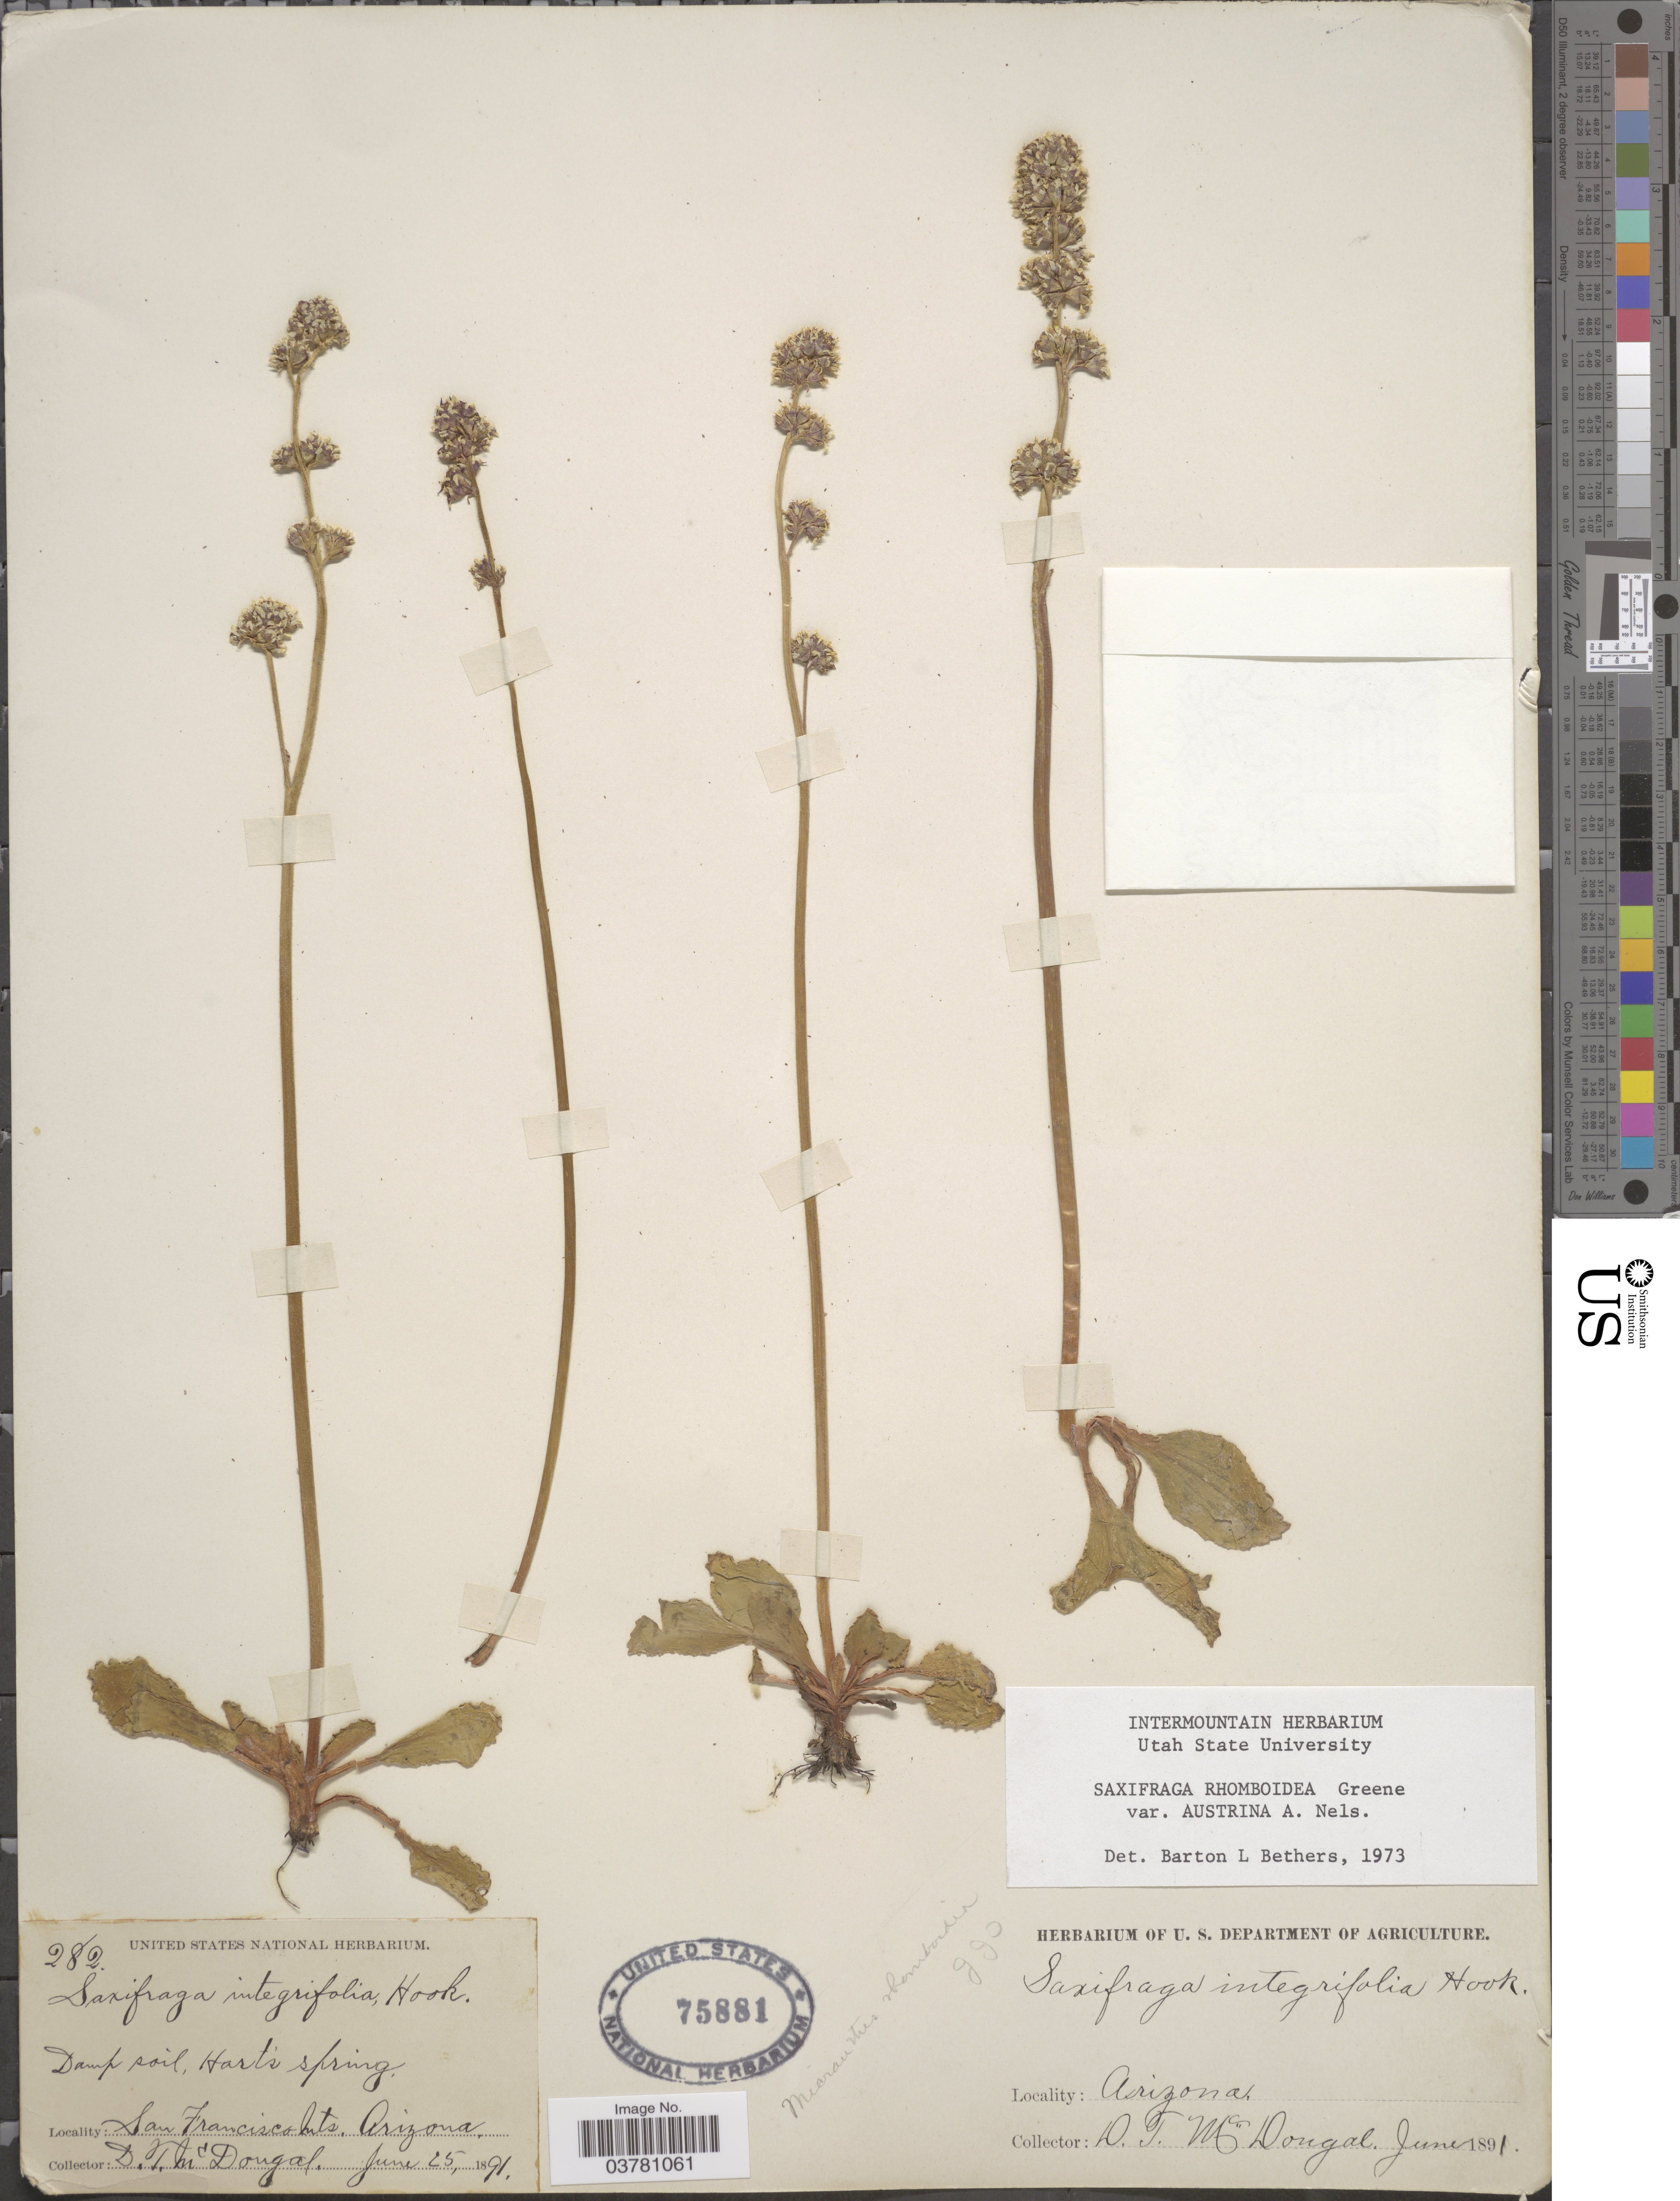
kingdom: Plantae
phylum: Tracheophyta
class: Magnoliopsida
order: Saxifragales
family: Saxifragaceae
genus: Micranthes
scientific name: Micranthes rhomboidea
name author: (Greene) Small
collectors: D. McDougal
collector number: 282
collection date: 1891-06-25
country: United States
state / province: Arizona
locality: Damp soil, Hart's Spring. San Francisco Mts.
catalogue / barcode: US 75881